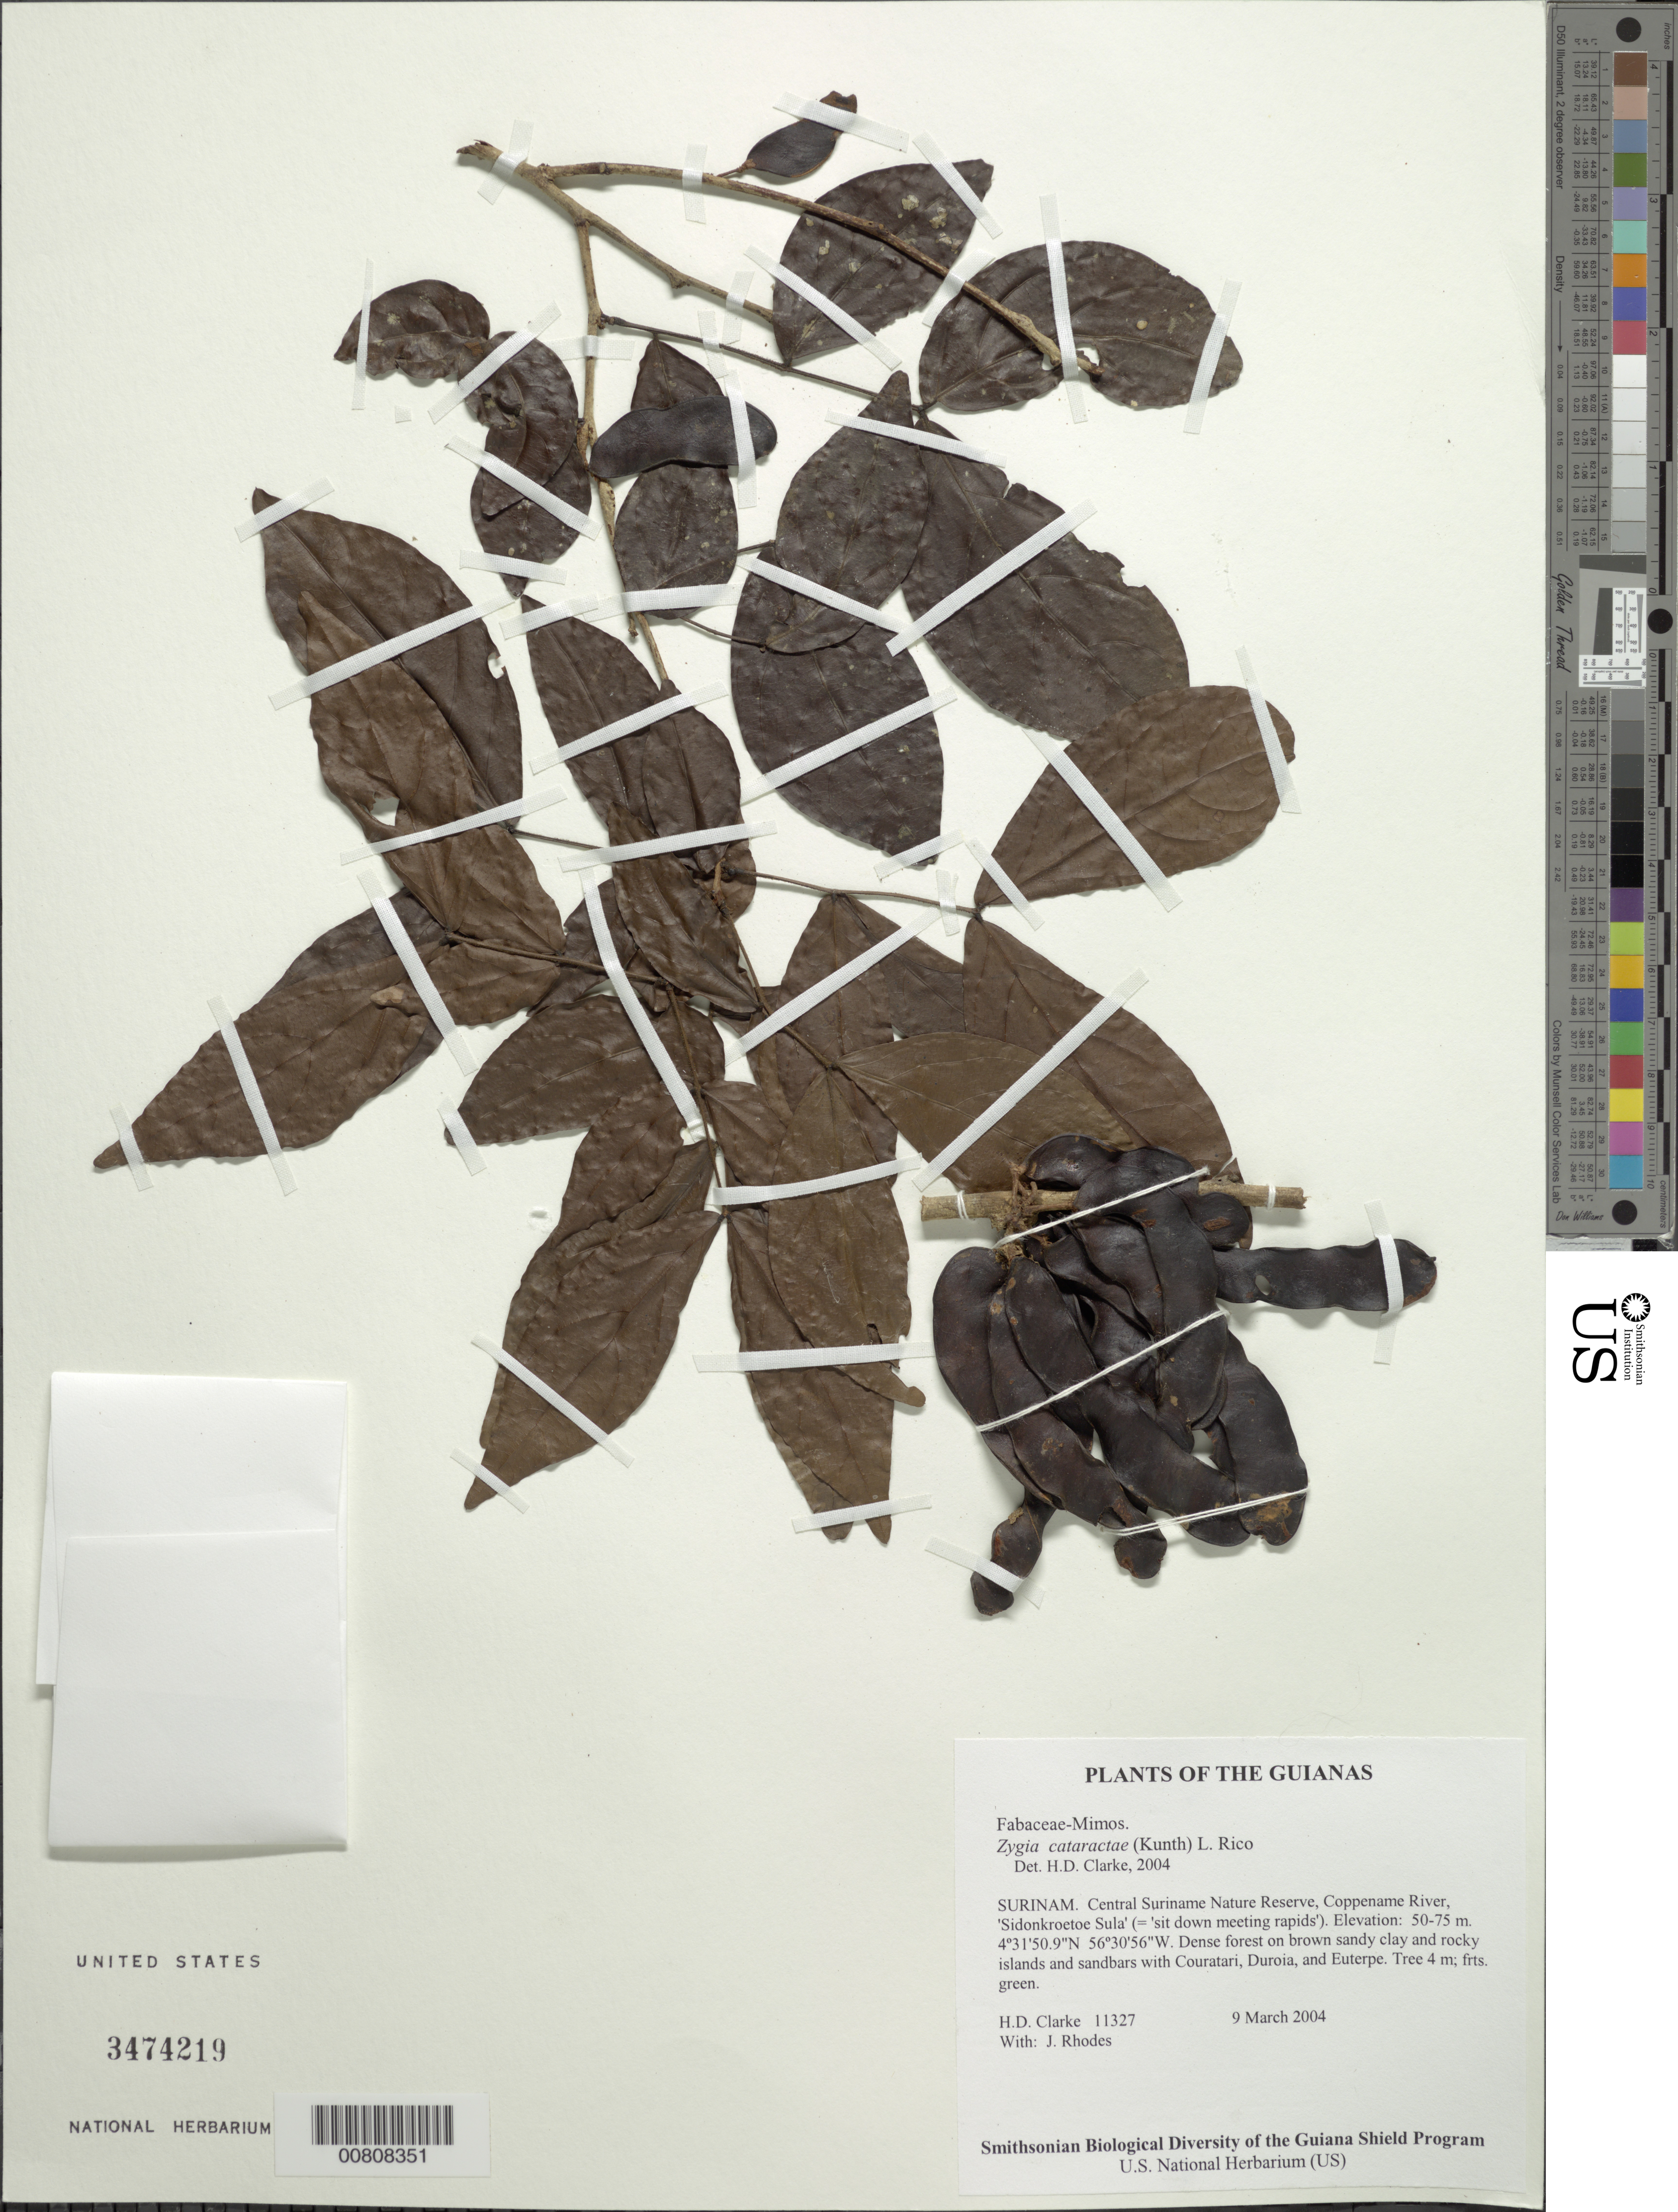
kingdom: Plantae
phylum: Tracheophyta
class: Magnoliopsida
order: Fabales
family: Fabaceae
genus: Zygia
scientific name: Zygia cataractae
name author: (Kunth) L. Rico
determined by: Clarke, H. D., University of North Carolina (Asheville)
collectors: H. D. Clarke & J. Rhodes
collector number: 11327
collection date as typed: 9 March 2004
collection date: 2004-03-09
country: Suriname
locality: Central Suriname Nature Reserve, Coppename River, 'Sidonkroetoe Sula' (= 'sit down meeting rapids')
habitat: Dense forest on brown sandy clay and rocky islands and sandbars with Couratari, Duroia, and Euterpe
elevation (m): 50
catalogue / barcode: US 3474219